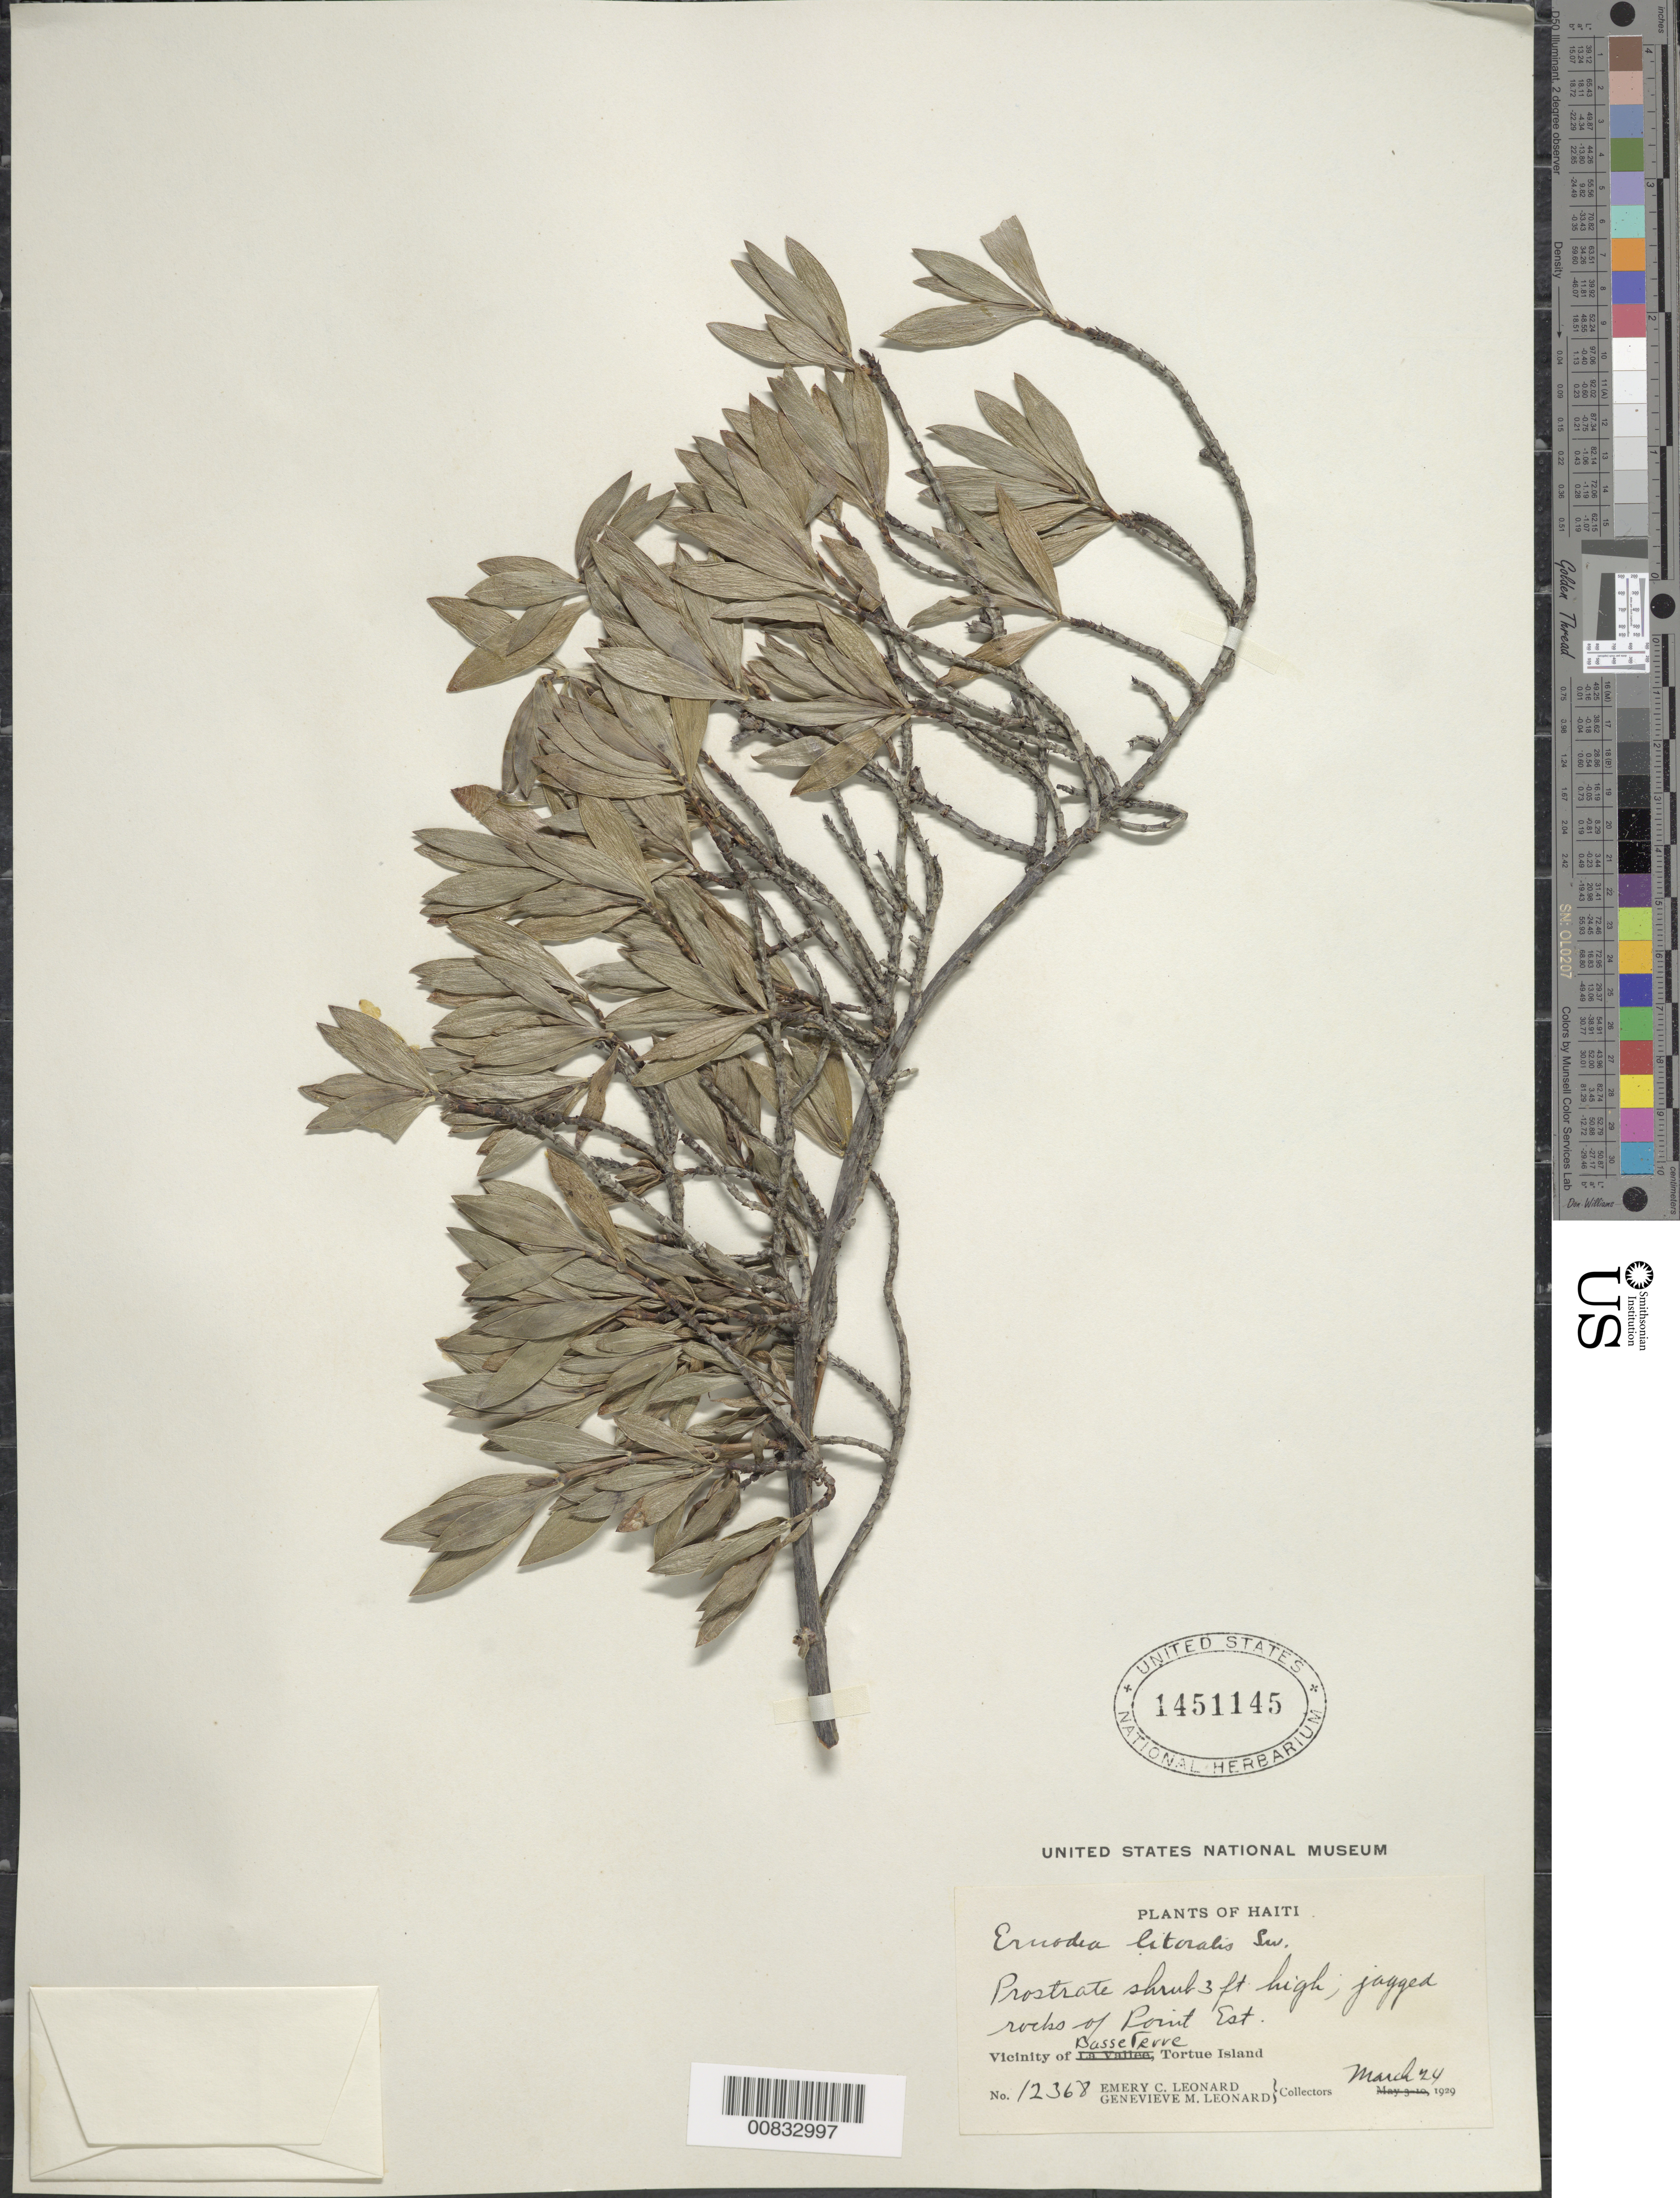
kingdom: Plantae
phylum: Tracheophyta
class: Magnoliopsida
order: Gentianales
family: Rubiaceae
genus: Ernodea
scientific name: Ernodea angusta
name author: Small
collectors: E. C. Leonard & G. M. Leonard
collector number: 12368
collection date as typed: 24 Mar 1929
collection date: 1929-03-24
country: Haiti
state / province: Nord-Ouest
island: Île de la Tortue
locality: Vicinity of Basse Terre, Point Est.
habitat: jagged rocks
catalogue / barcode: US 1451145